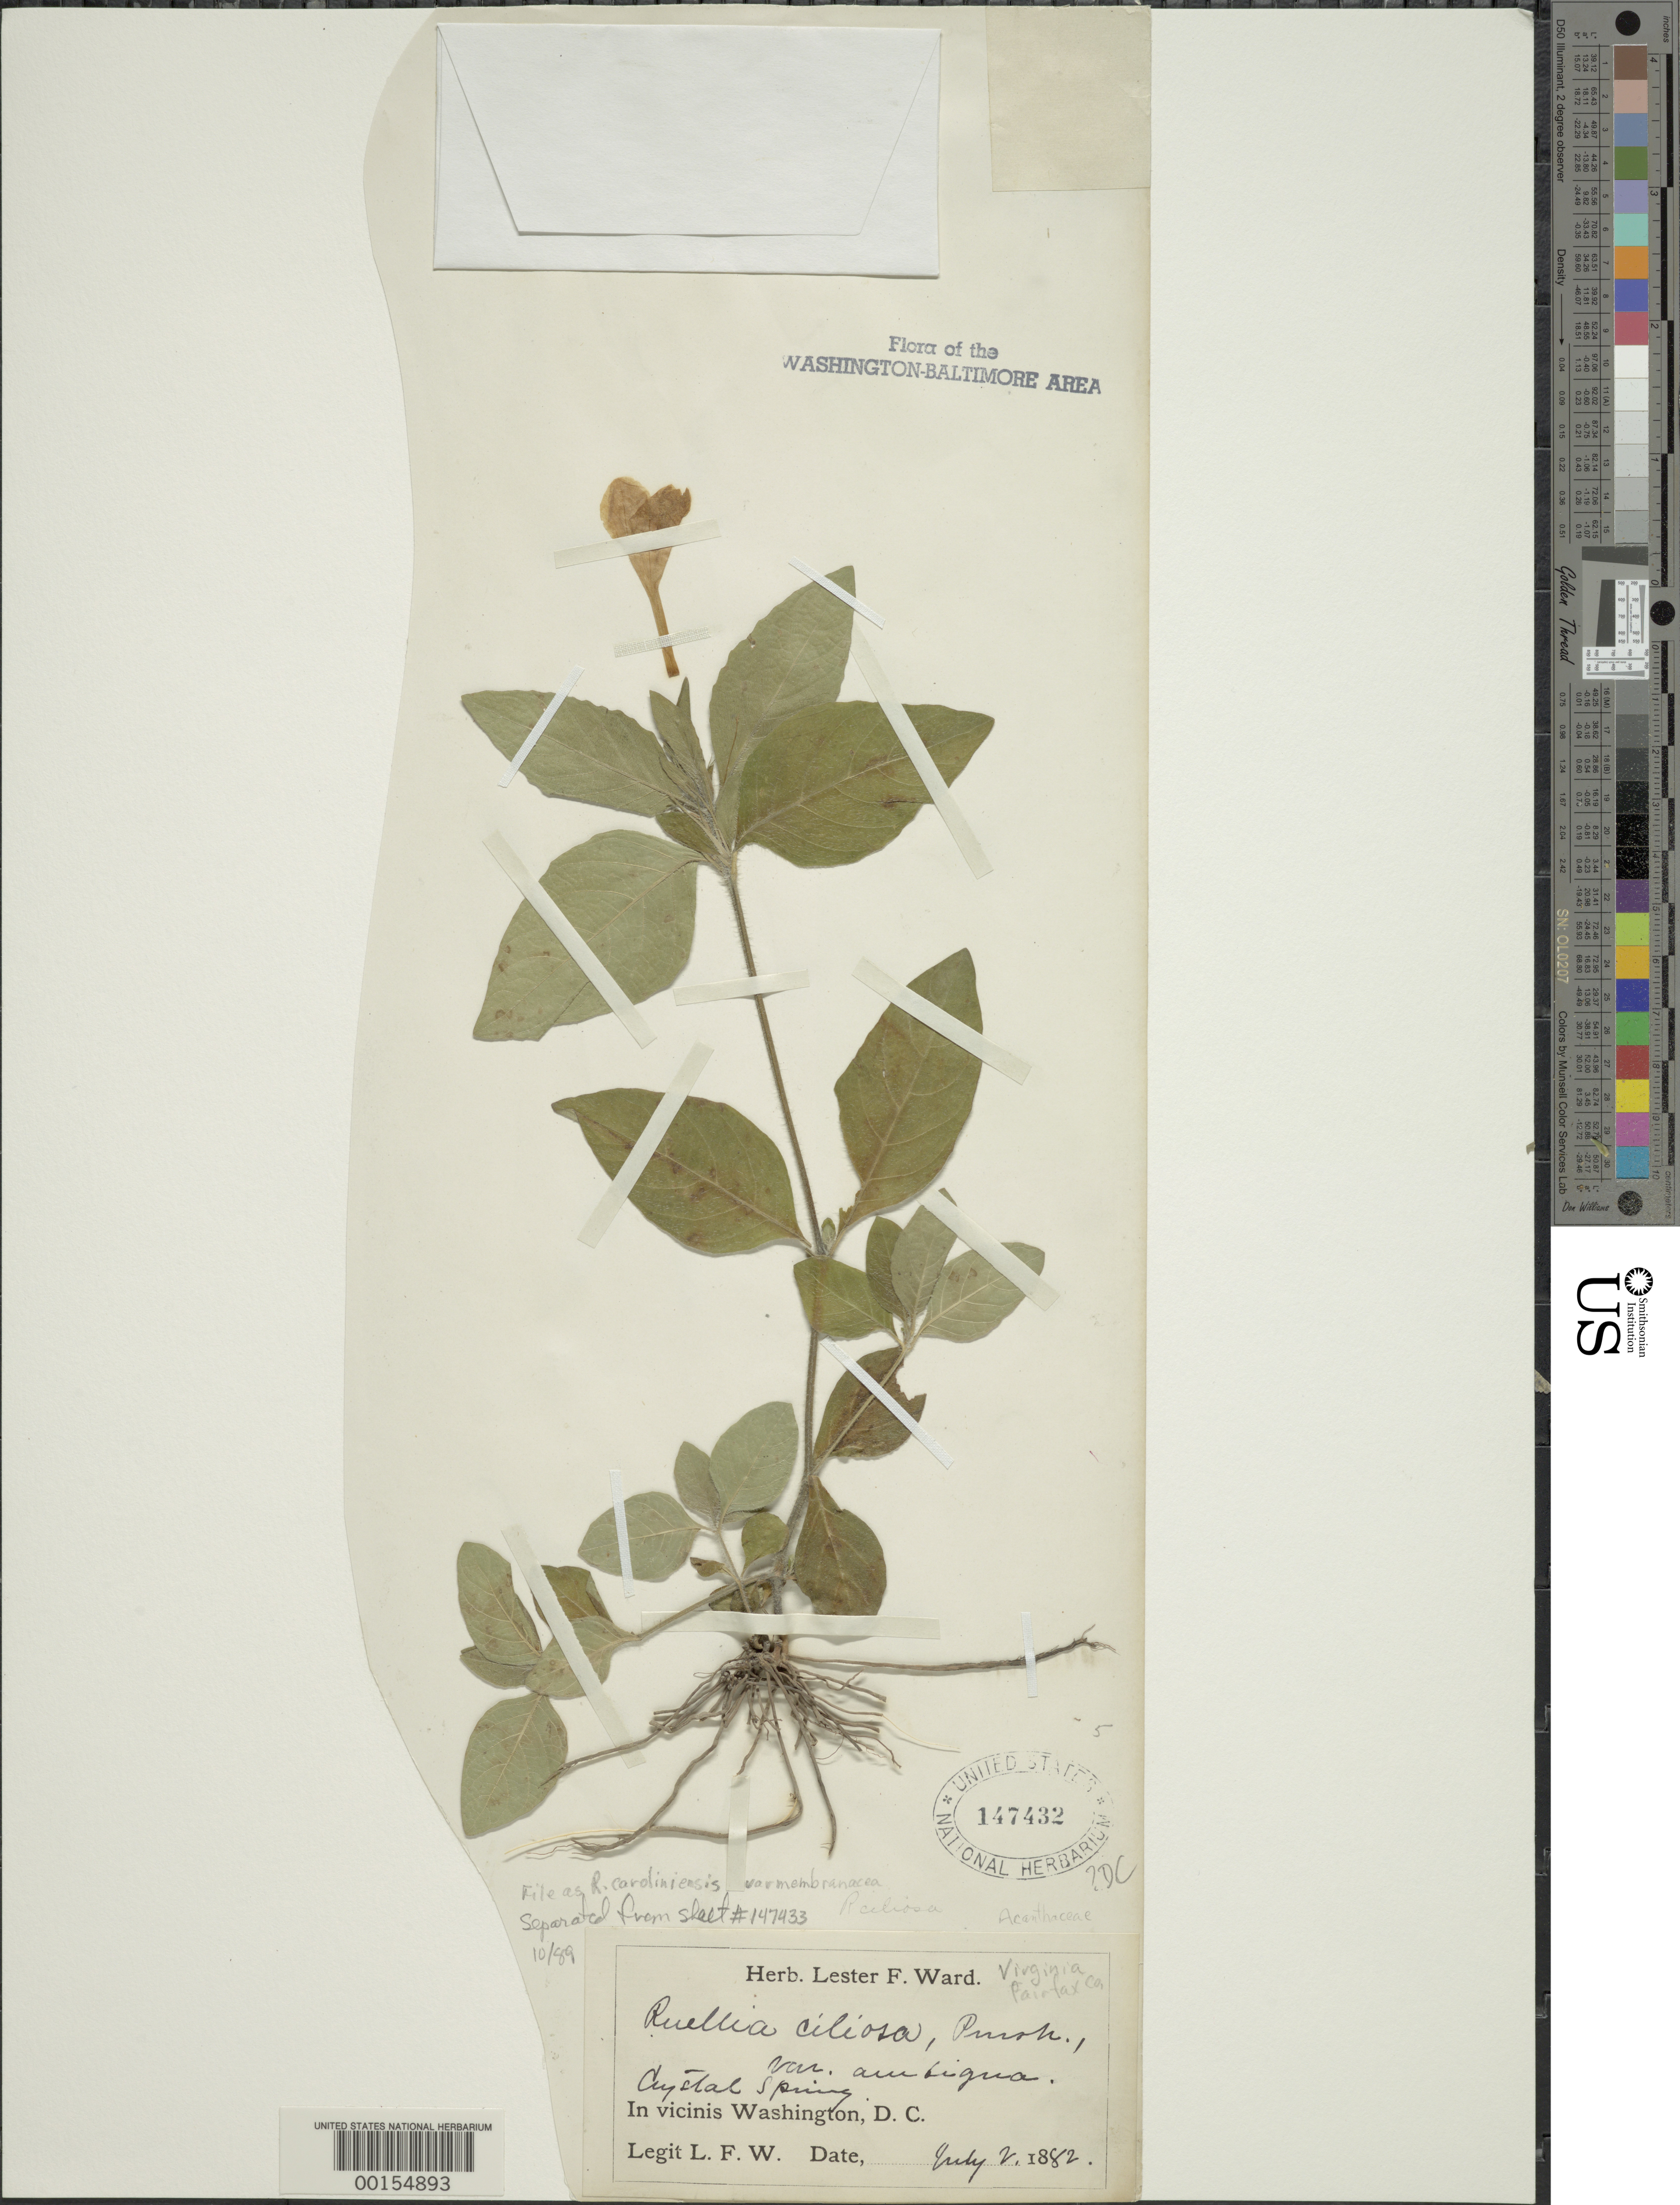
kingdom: Plantae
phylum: Tracheophyta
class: Magnoliopsida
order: Lamiales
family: Acanthaceae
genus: Ruellia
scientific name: Ruellia caroliniensis var. membranacea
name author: Fernald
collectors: L. F. Ward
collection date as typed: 02 Jul 1882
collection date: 1882-07-02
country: United States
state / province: District of Columbia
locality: Crystal Spring Rock Creek Park & vicinity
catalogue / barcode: US 147432